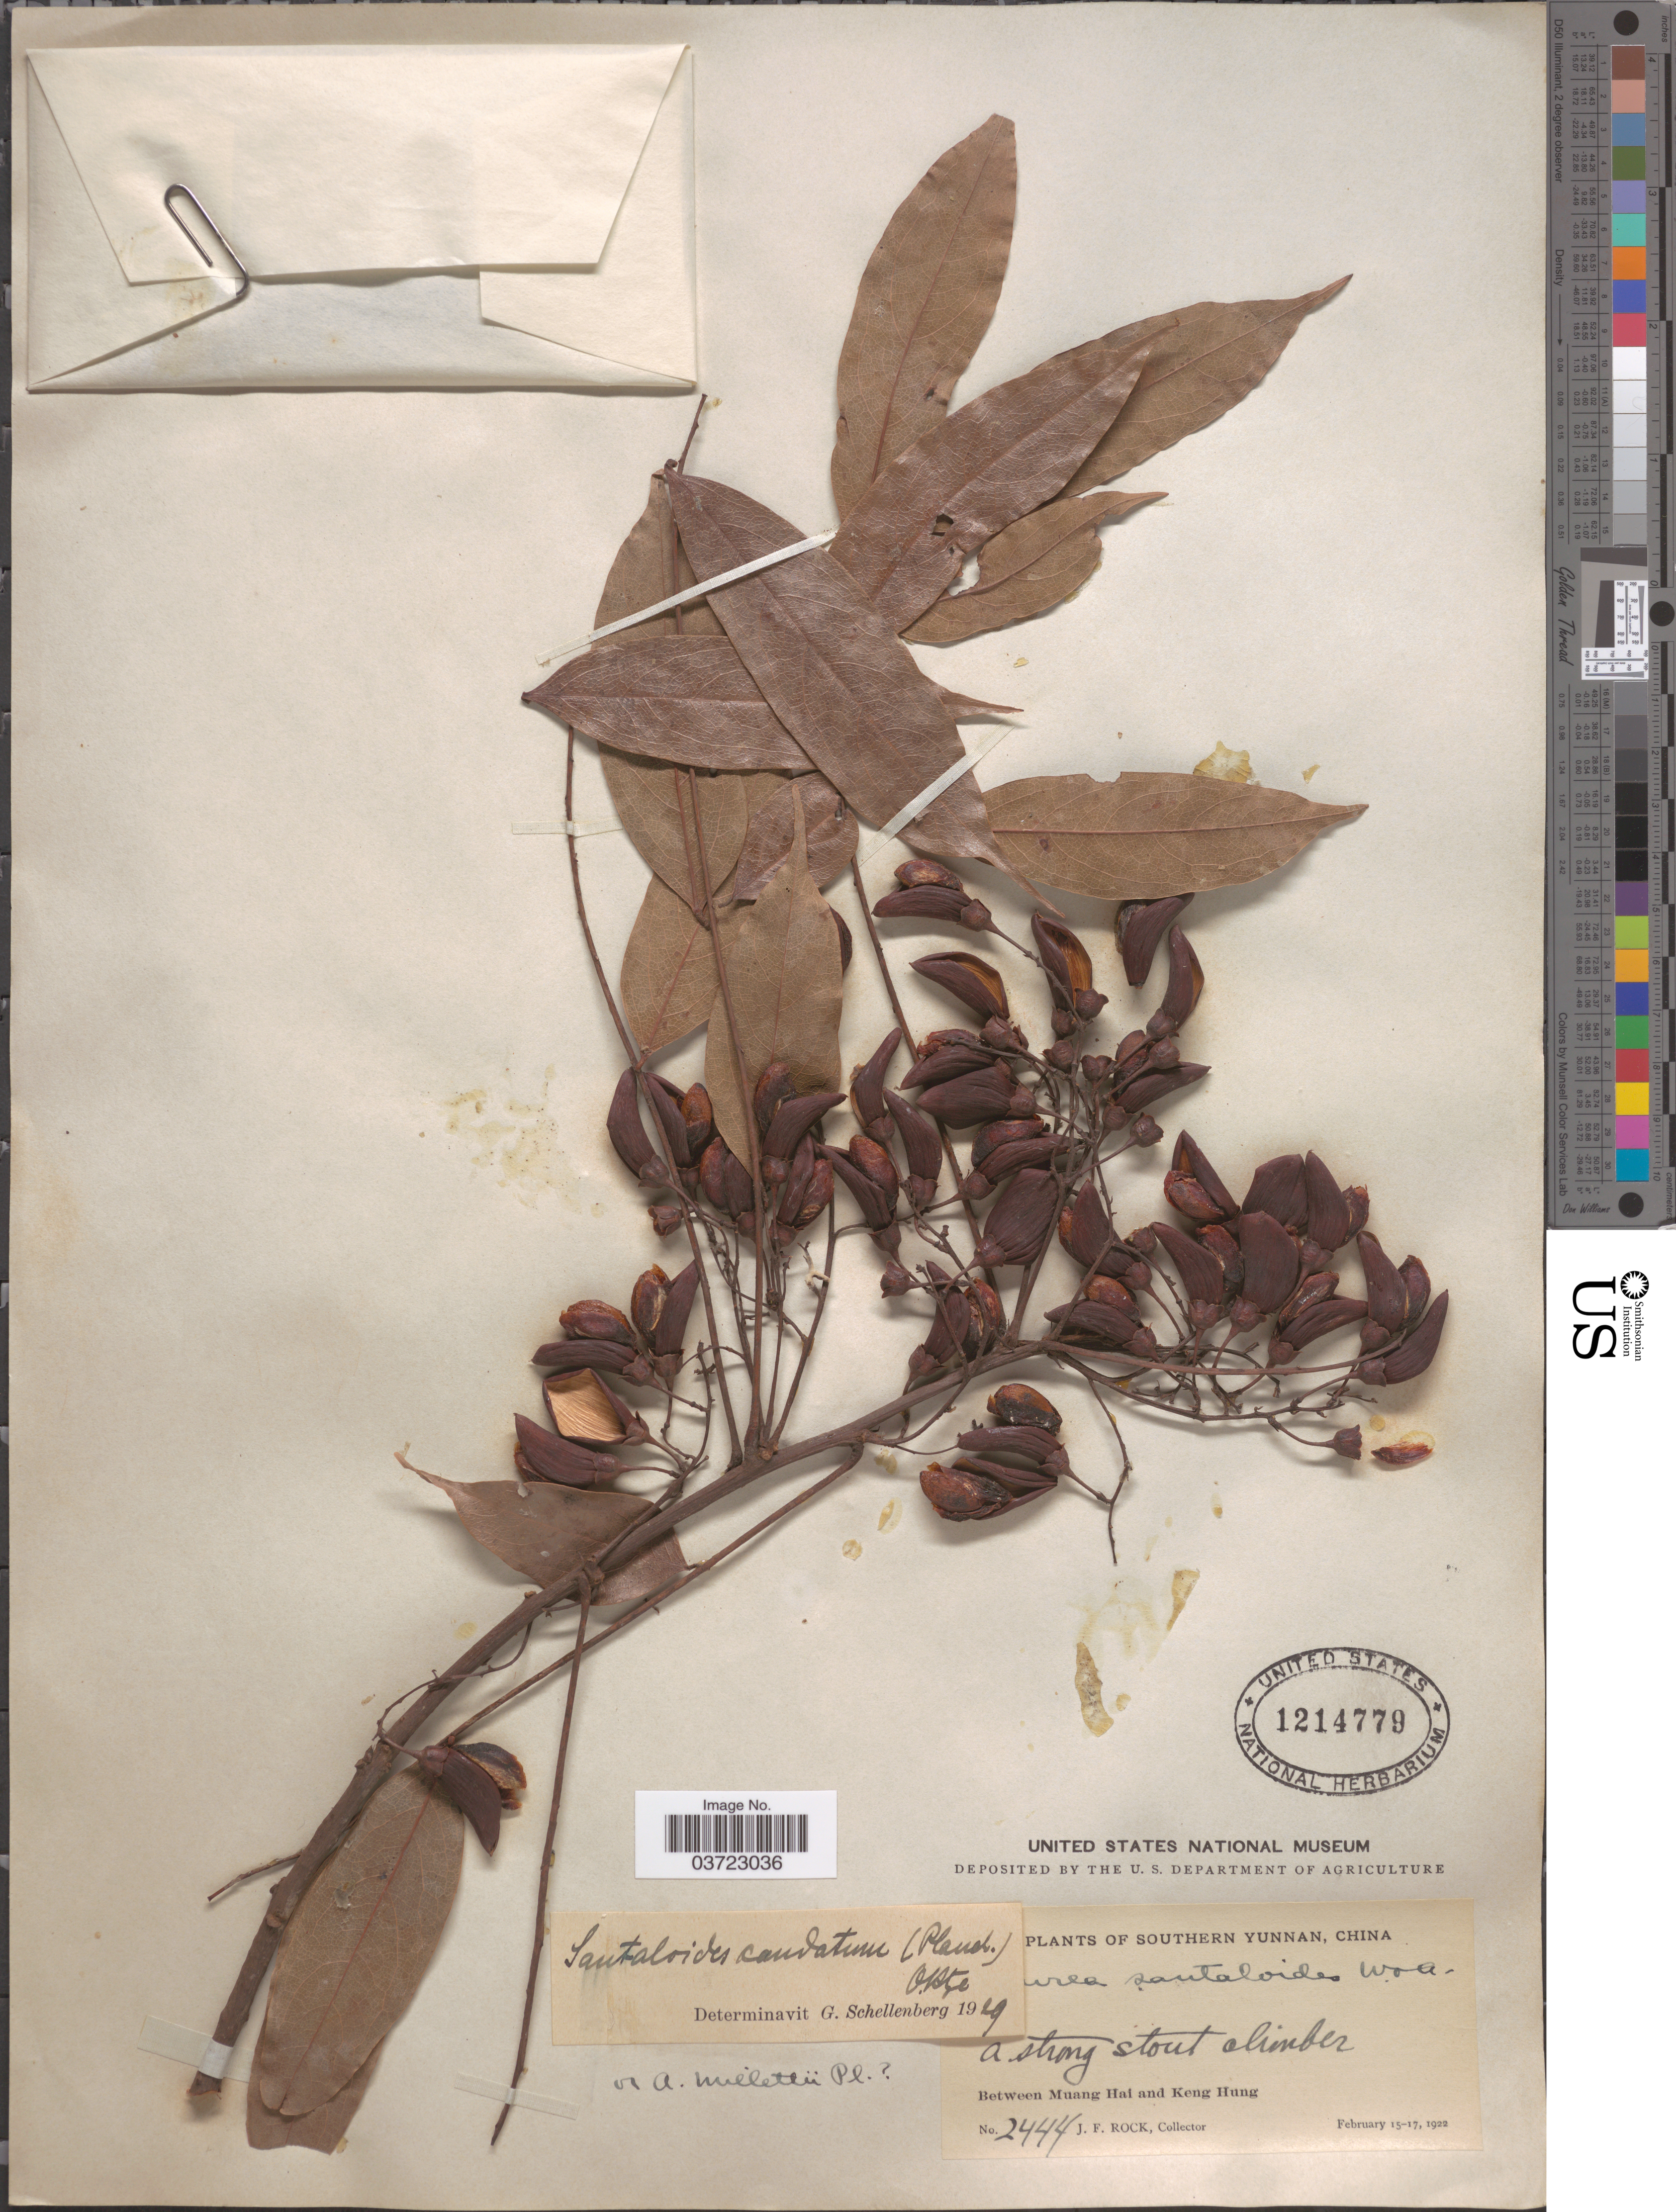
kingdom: Plantae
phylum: Tracheophyta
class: Magnoliopsida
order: Oxalidales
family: Connaraceae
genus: Rourea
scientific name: Rourea caudata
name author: Planch.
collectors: J. Rock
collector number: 2444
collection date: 1922-02-15/1922-02-17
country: China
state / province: Yunnan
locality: Southern Yunnan. Between Muang Hai and Keng Hung.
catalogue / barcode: US 1214779